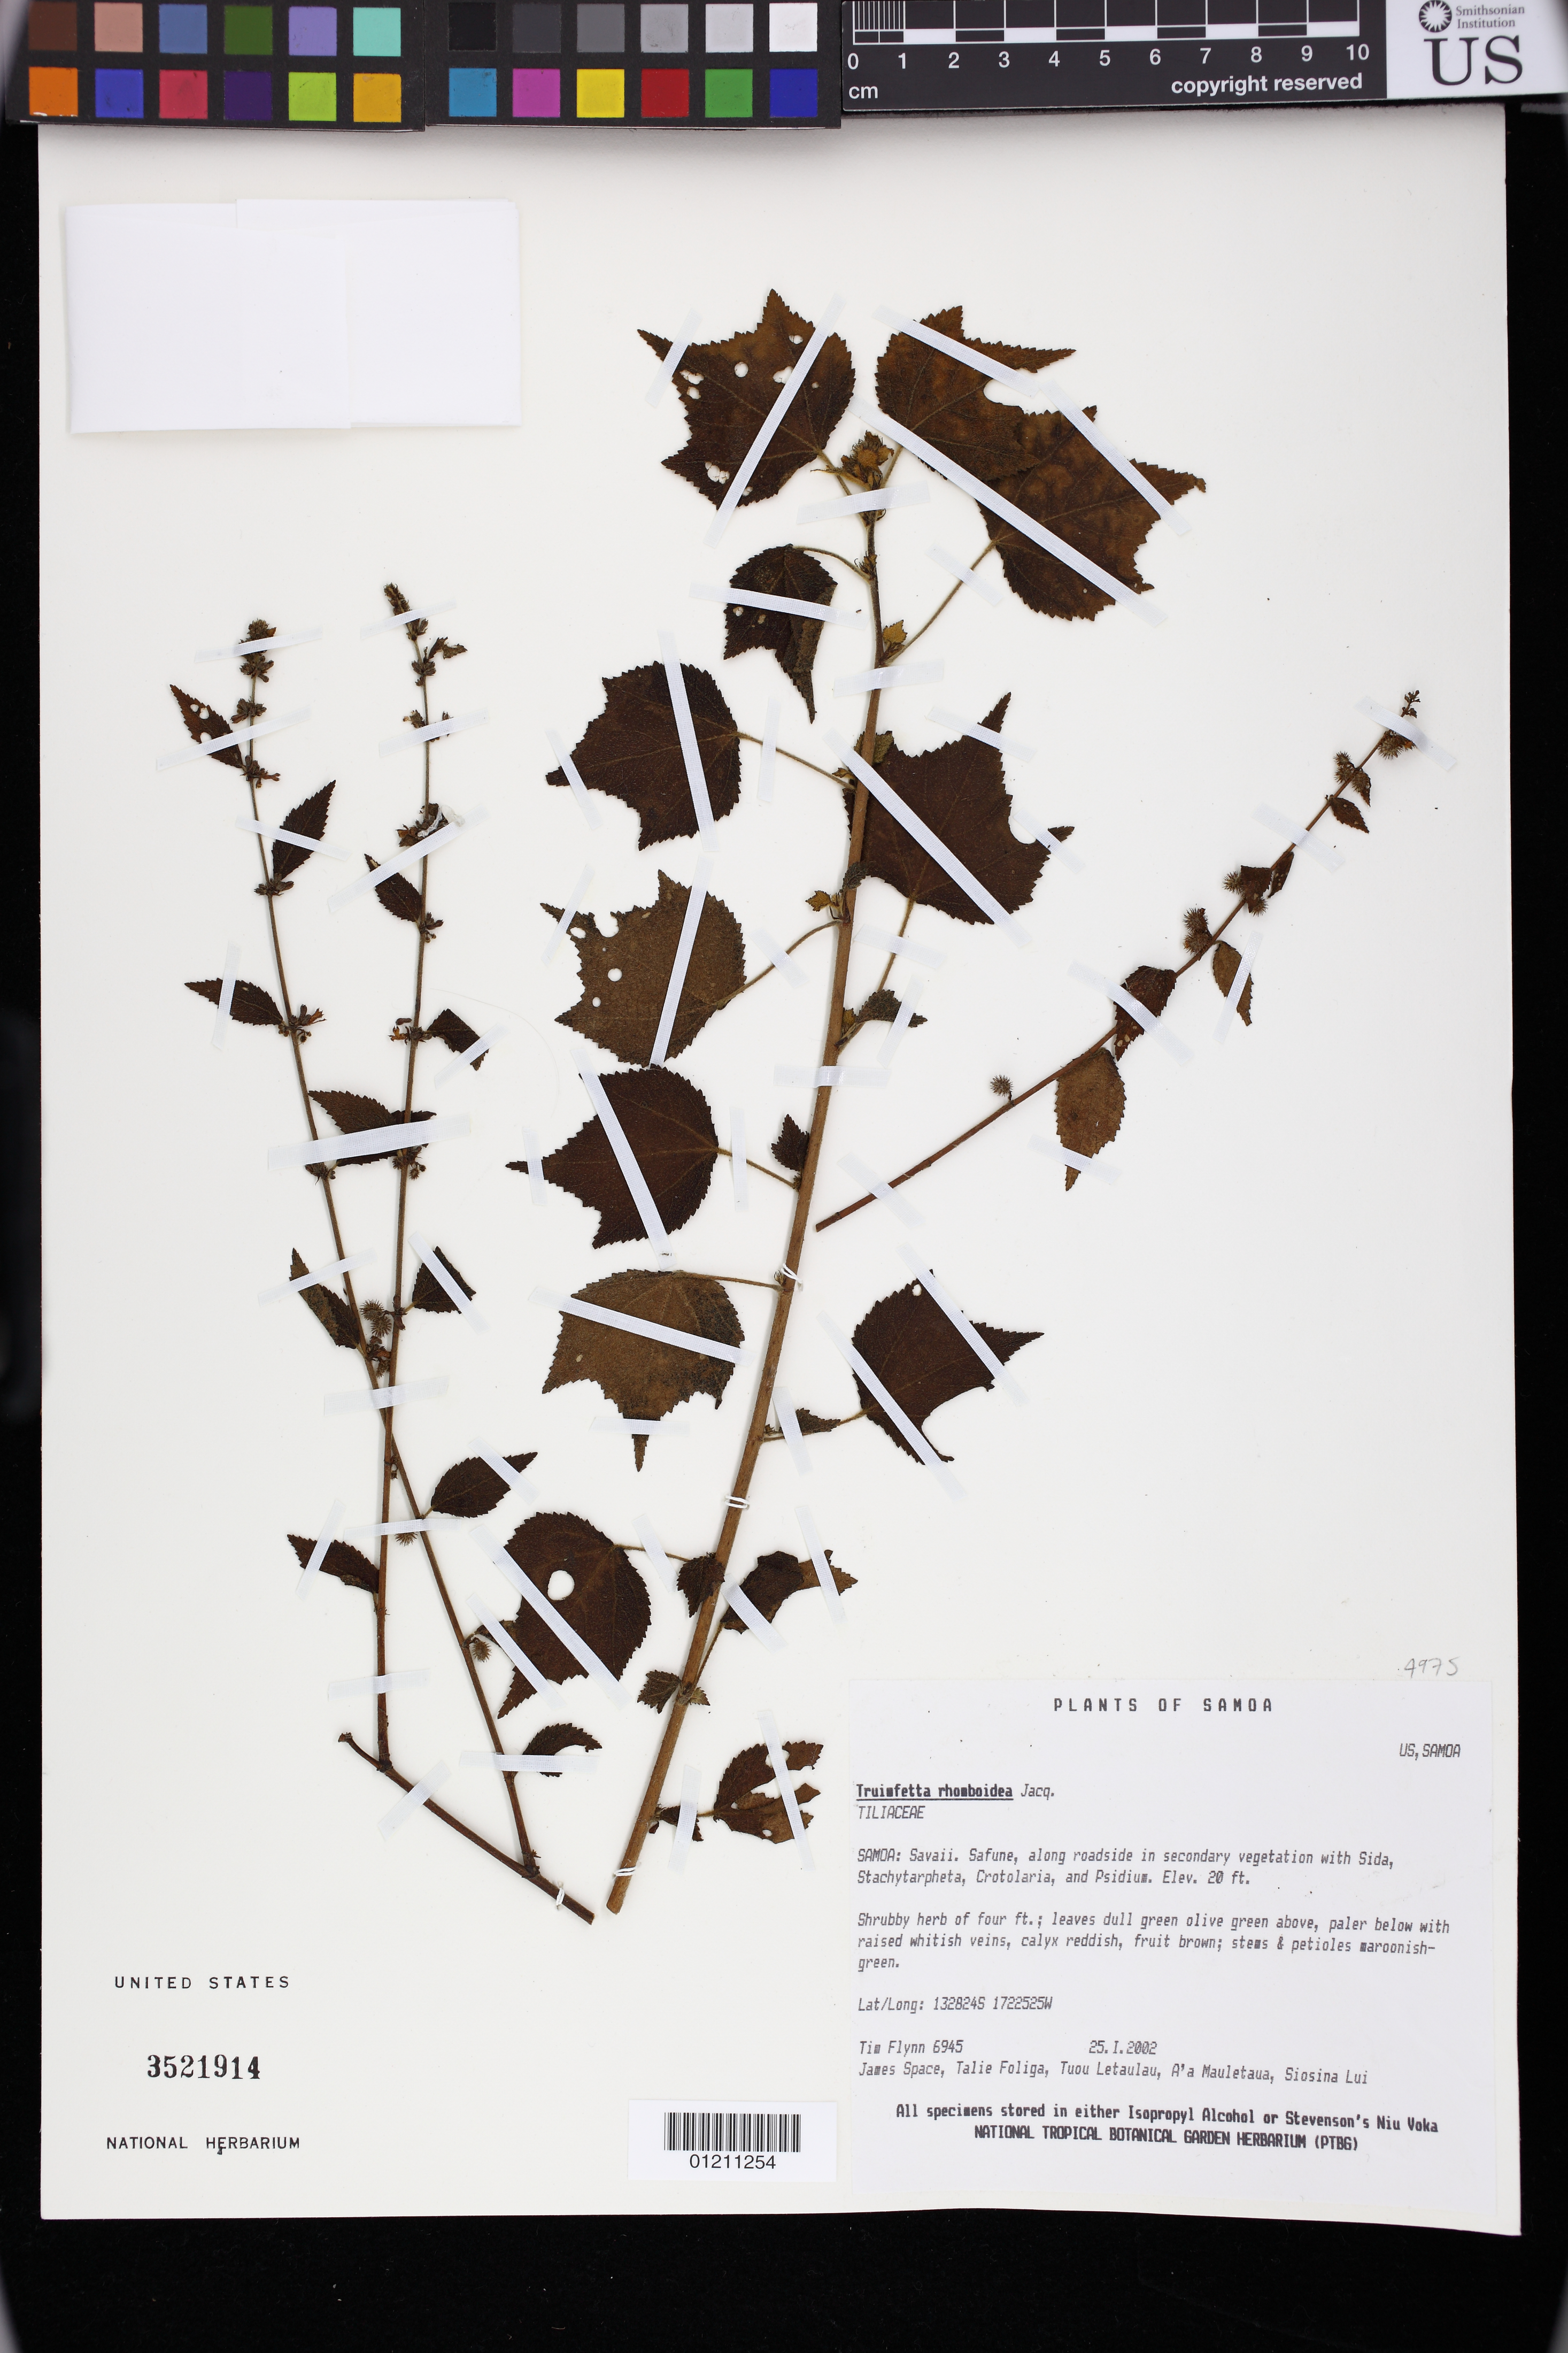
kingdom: Plantae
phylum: Tracheophyta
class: Magnoliopsida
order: Malvales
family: Malvaceae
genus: Triumfetta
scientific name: Triumfetta rhomboidea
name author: Jacq.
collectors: T. W. Flynn, J. Space, T. Foliga & T. Letaulau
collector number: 6945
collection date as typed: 25 Jan 2002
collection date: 2002-01-25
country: Samoa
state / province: Gagaifomauga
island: Savai'i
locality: Samoa: Savaii. Safune, along roadside in secondary vegetation.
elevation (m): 6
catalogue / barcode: US 3521914